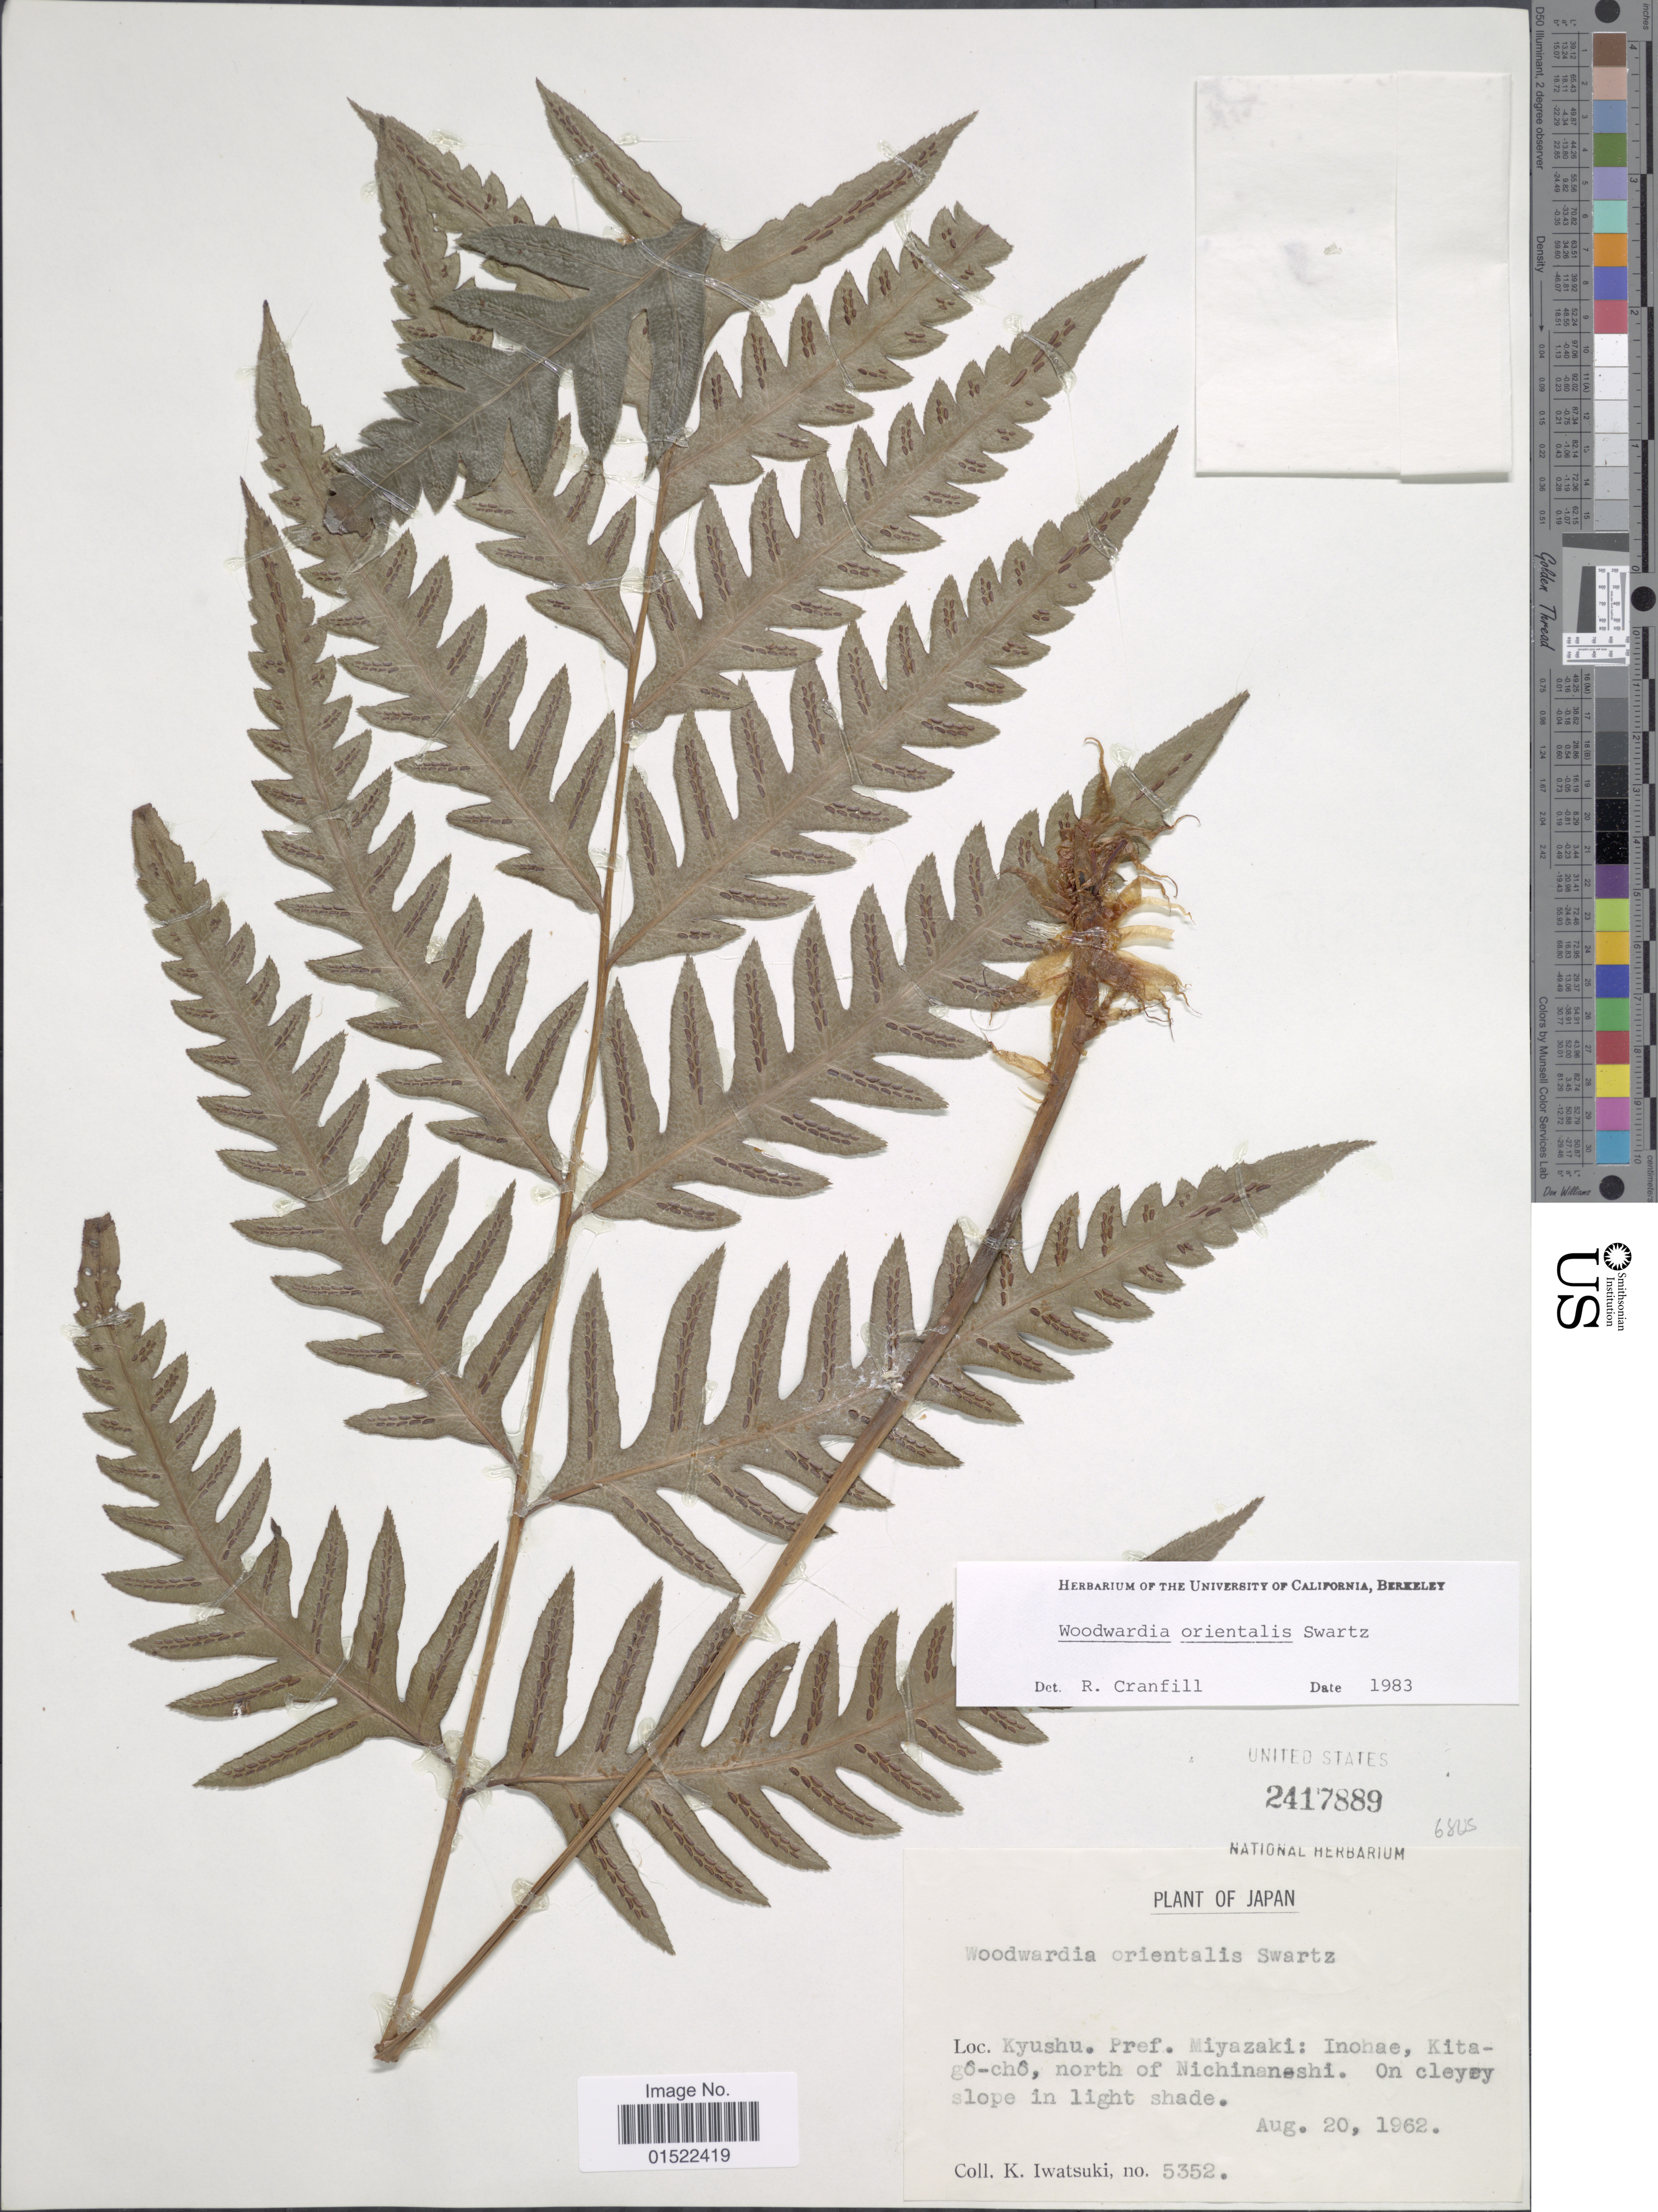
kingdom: Plantae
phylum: Tracheophyta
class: Polypodiopsida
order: Polypodiales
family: Blechnaceae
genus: Woodwardia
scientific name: Woodwardia orientalis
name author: Sw.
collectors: K. Iwatsuki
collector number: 5352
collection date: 1962-08-20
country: Japan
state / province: Miyazaki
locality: Kyushu, Inohae, Kitago-cho, north of Nichinaneshi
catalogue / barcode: US 2417889